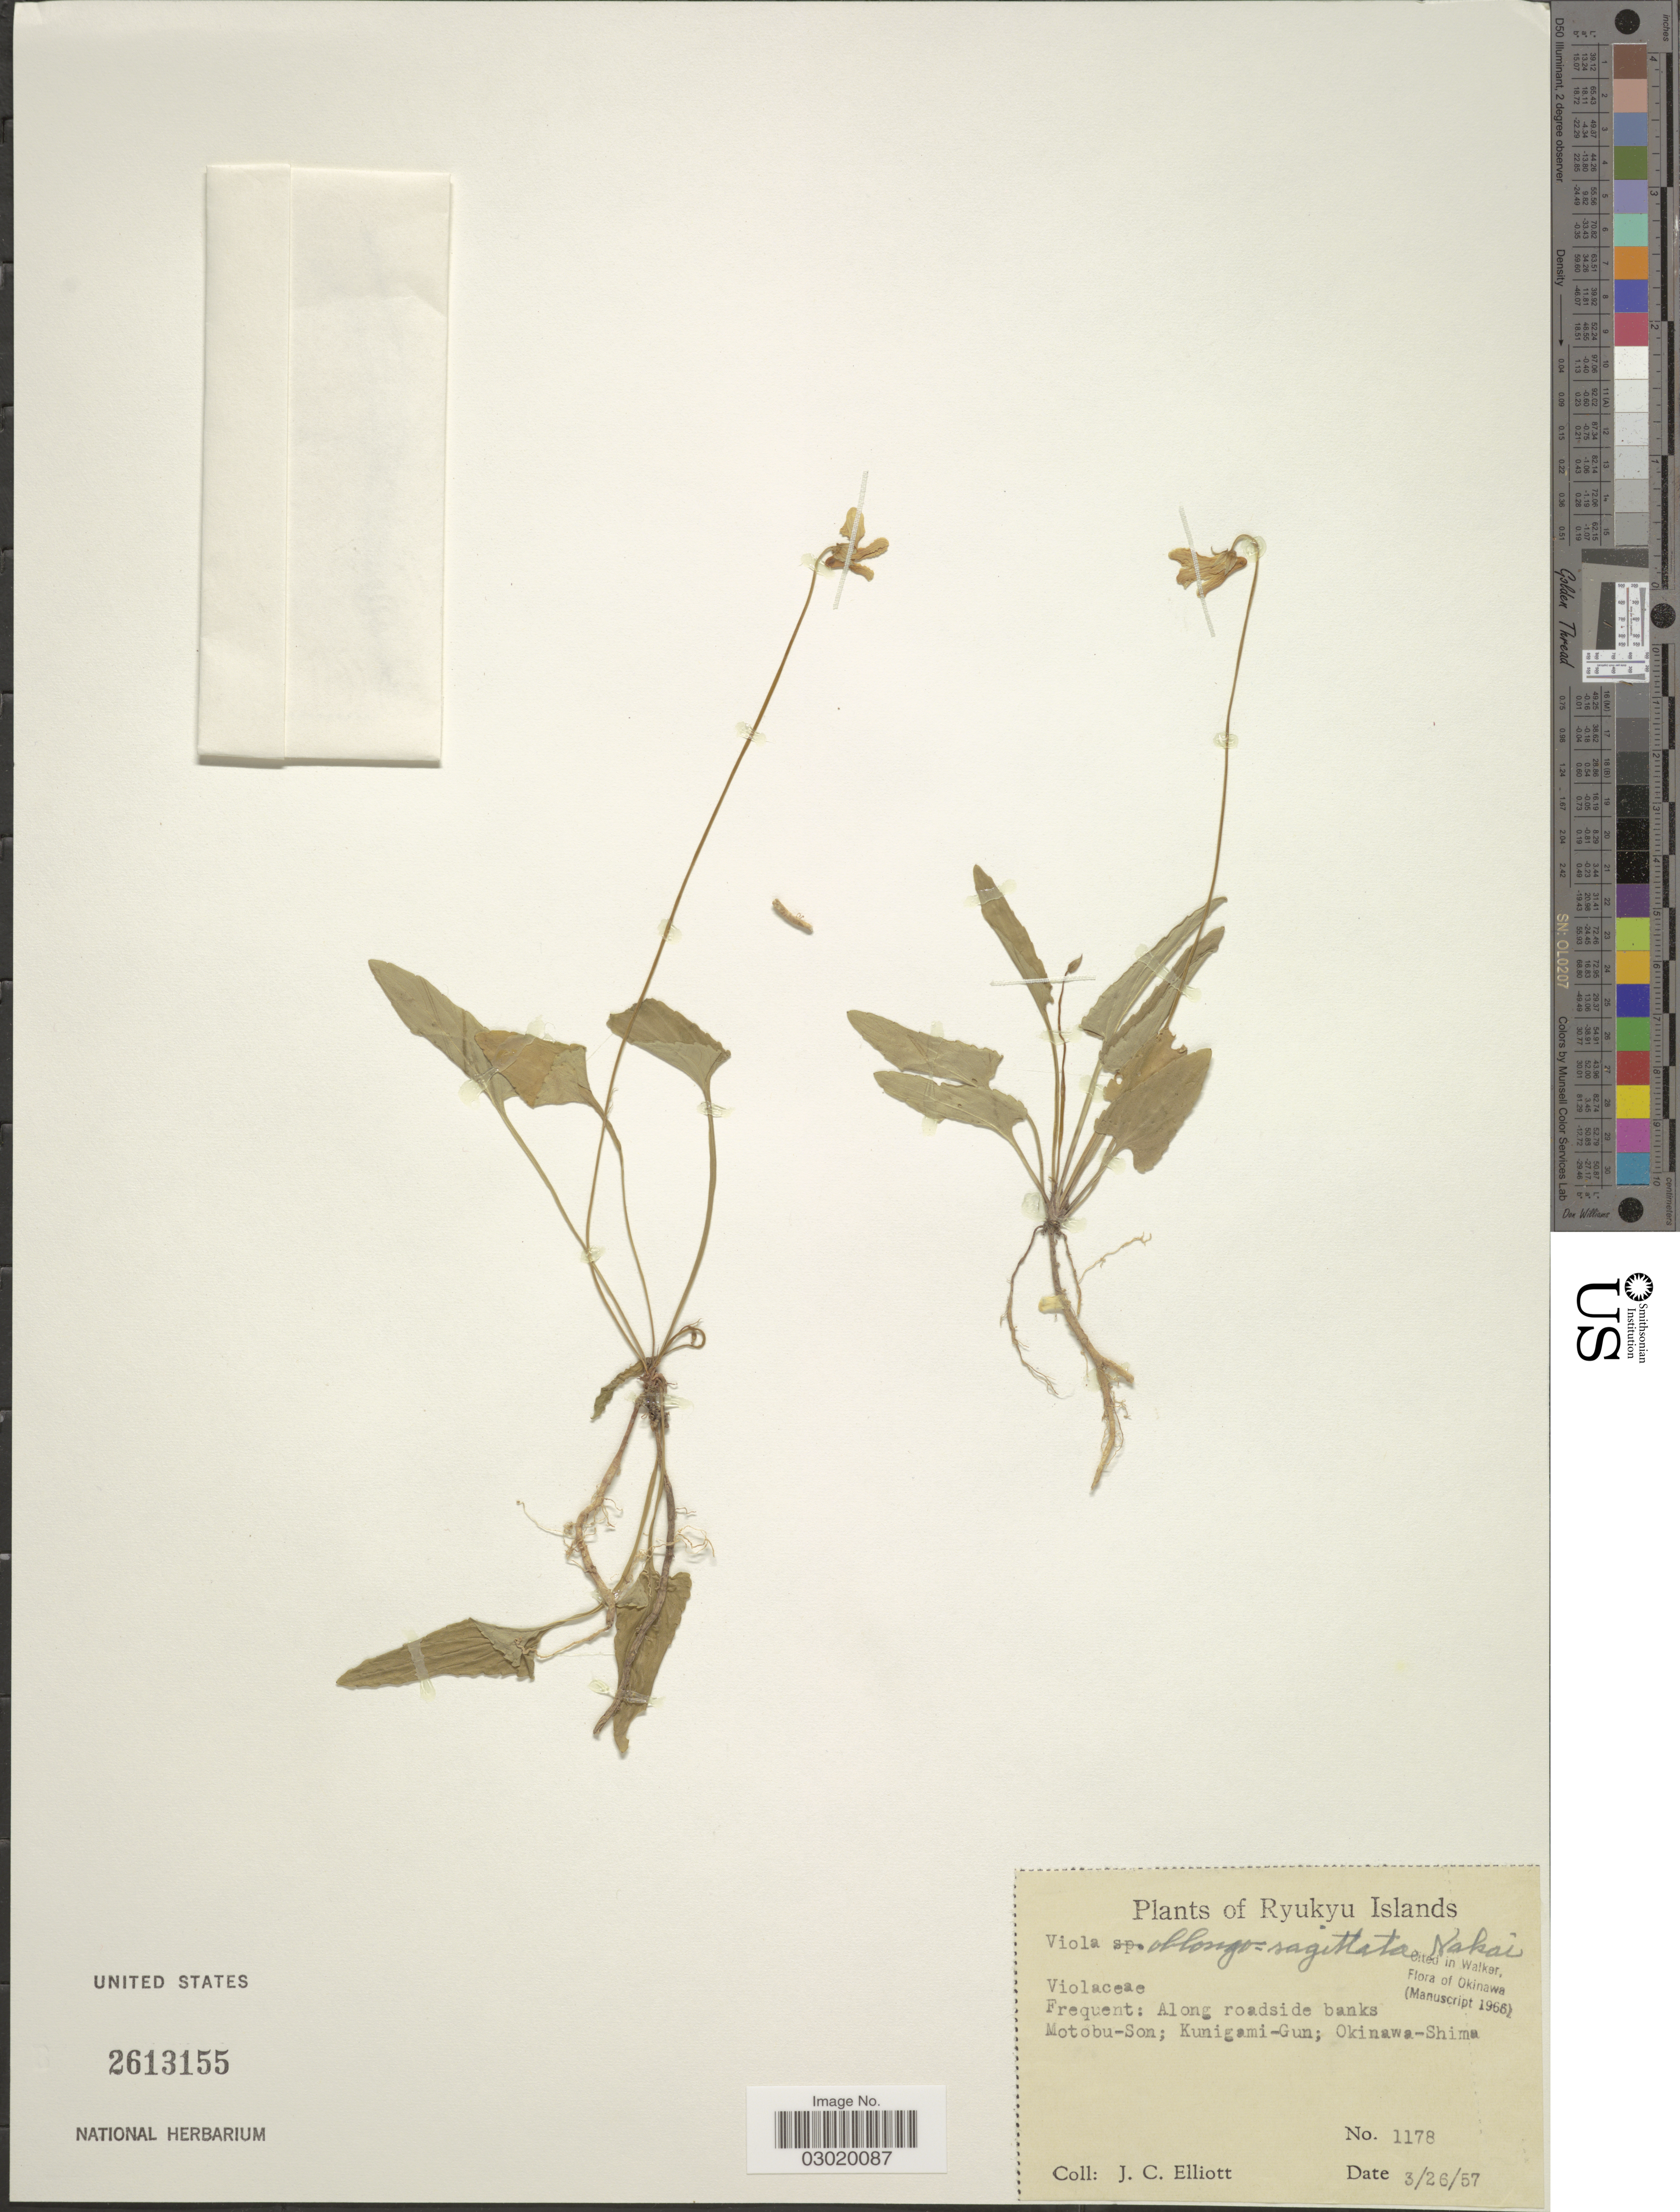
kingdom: Plantae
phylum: Tracheophyta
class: Magnoliopsida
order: Malpighiales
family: Violaceae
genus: Viola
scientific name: Viola oblongosagittata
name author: Nakai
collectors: J. C. Elliott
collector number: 1178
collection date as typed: Transcribed d/m/y: 26/3/57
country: Japan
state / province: Okinawa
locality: Motobu-Son; Kunigami-Gun; Okinawa-Shima. Ryukyu Islands.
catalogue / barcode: US 2613155